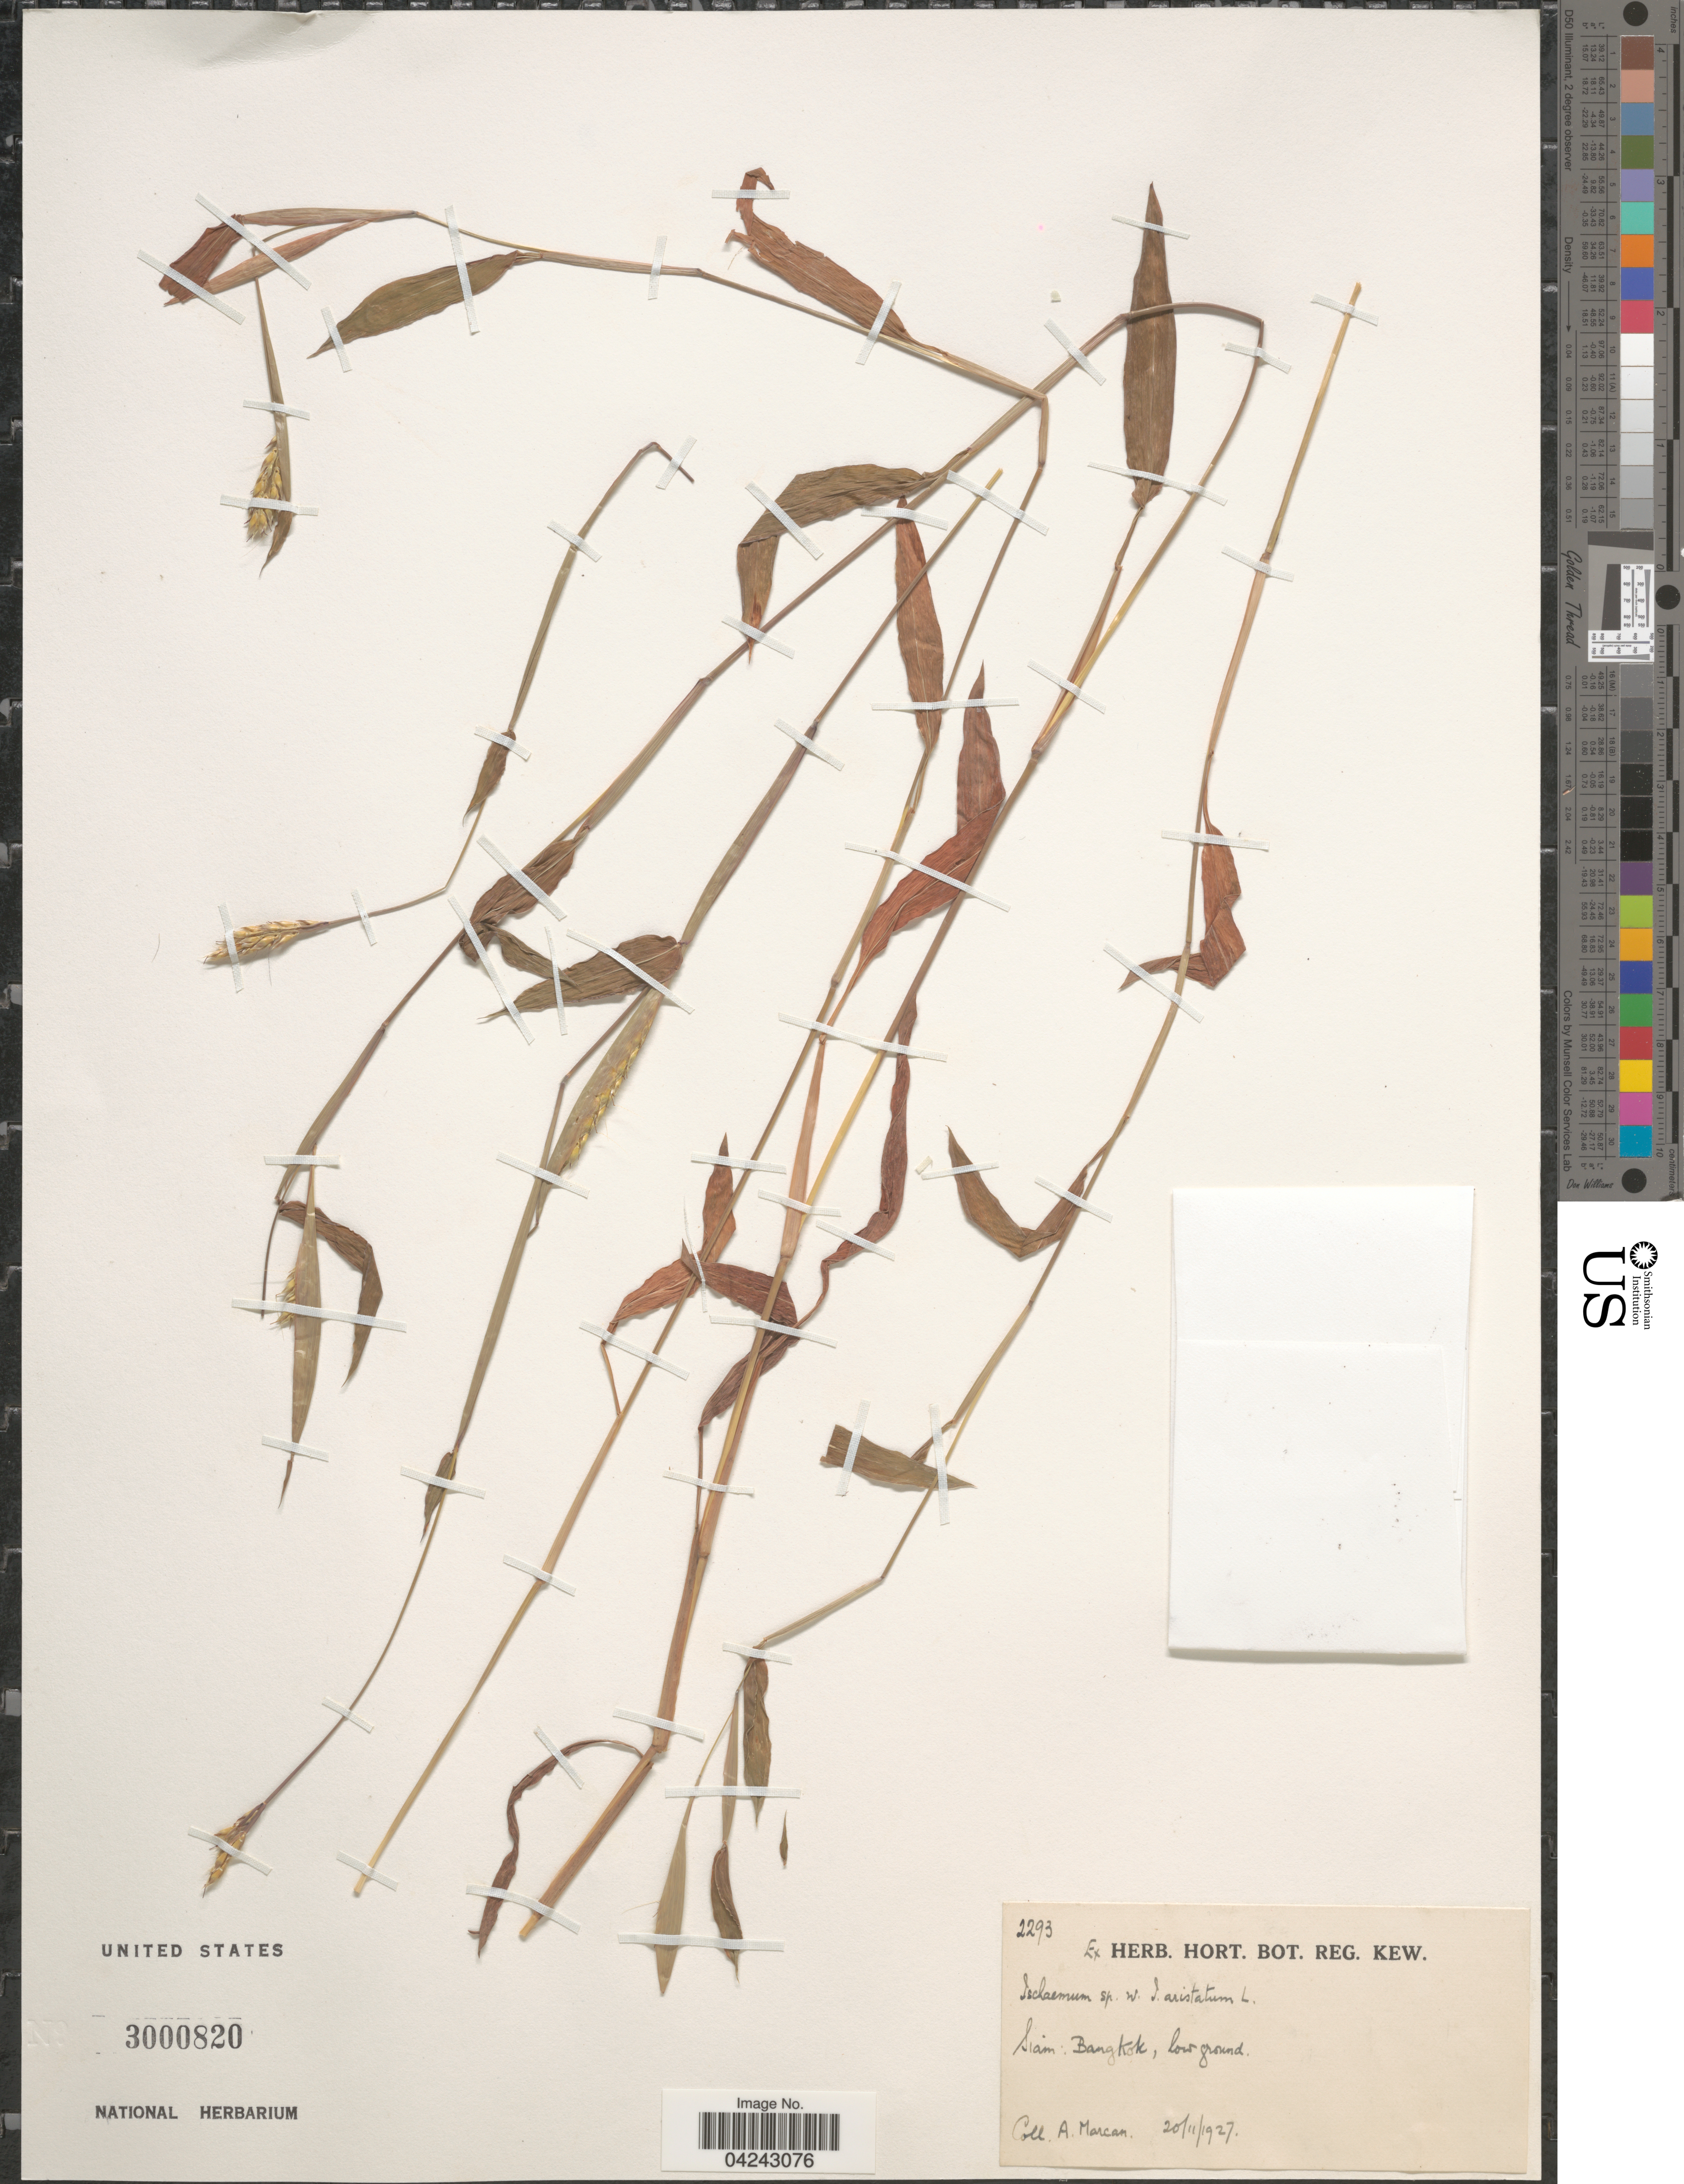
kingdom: Plantae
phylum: Tracheophyta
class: Liliopsida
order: Poales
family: Poaceae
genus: Ischaemum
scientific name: Ischaemum aristatum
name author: L.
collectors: A. Marcan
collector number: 2293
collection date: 1927-11-20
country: Thailand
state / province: Bangkok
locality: Siam: Bangkok, low ground.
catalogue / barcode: US 3000820